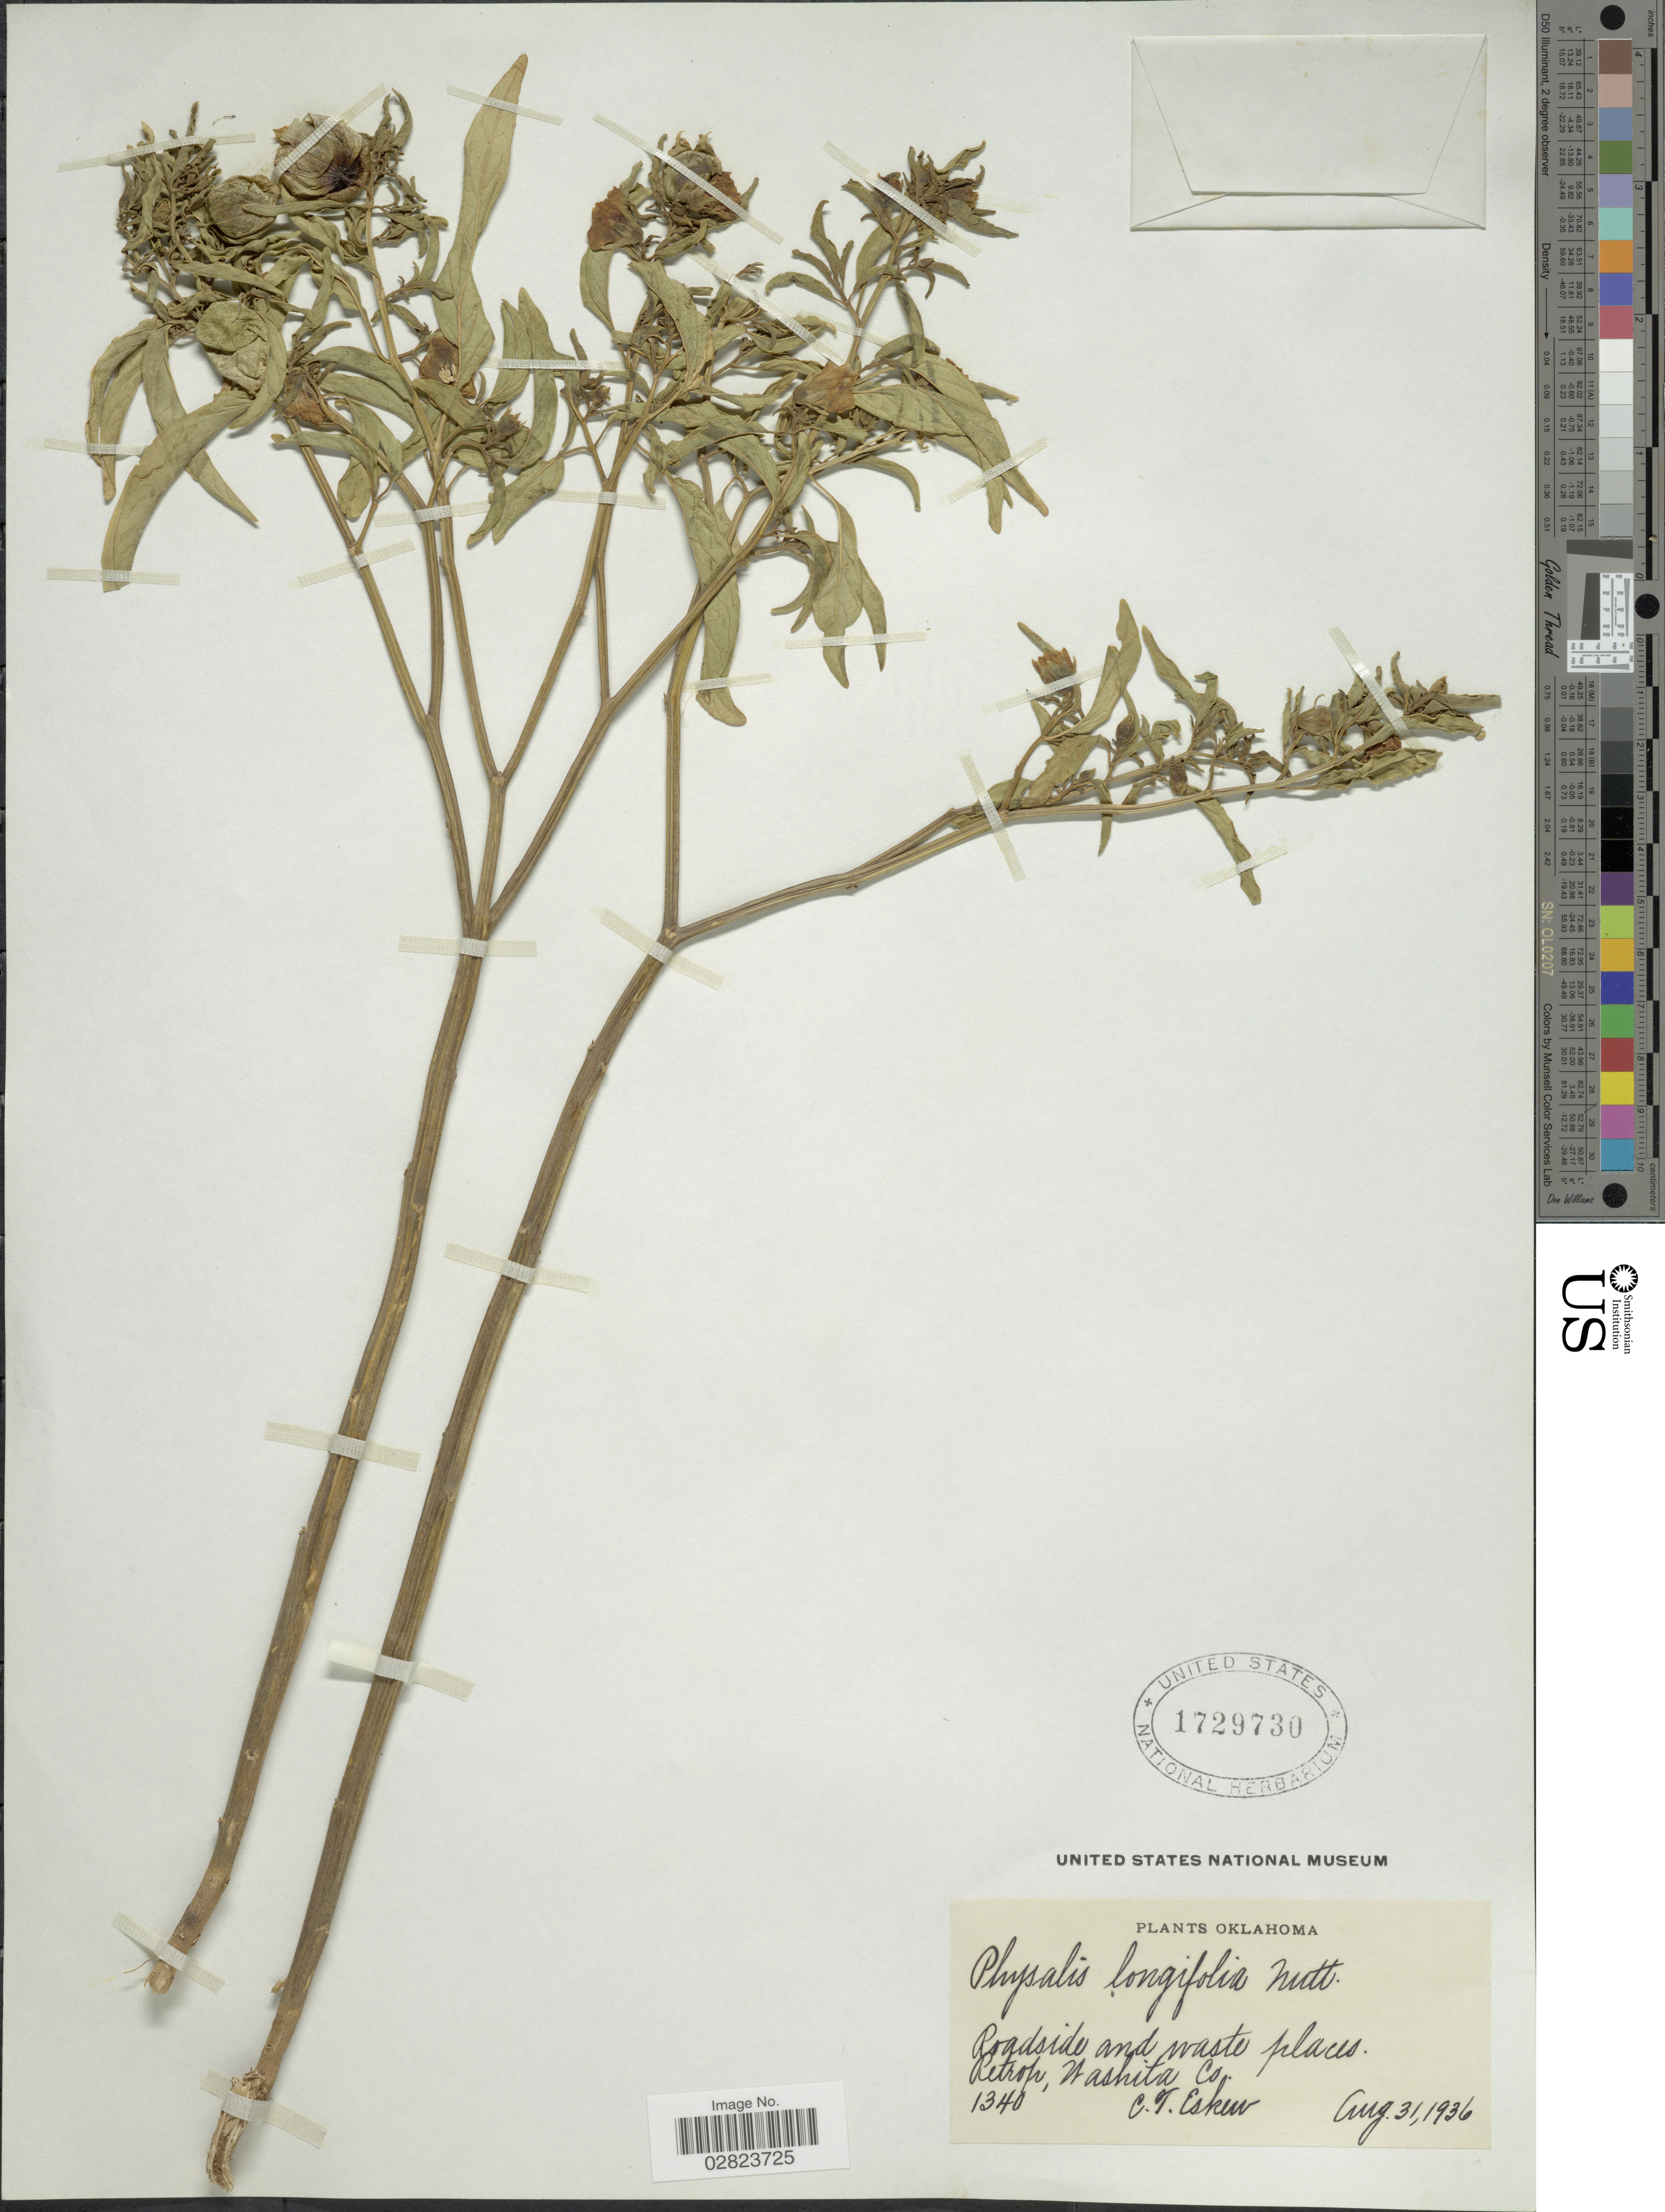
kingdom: Plantae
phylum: Tracheophyta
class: Magnoliopsida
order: Solanales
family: Solanaceae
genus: Physalis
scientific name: Physalis longifolia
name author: Nutt.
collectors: C. Eskew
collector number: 1340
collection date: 1936-08-31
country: United States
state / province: Oklahoma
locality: Roadside and waste places. Retrop, Washita Co.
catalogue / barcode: US 1729730